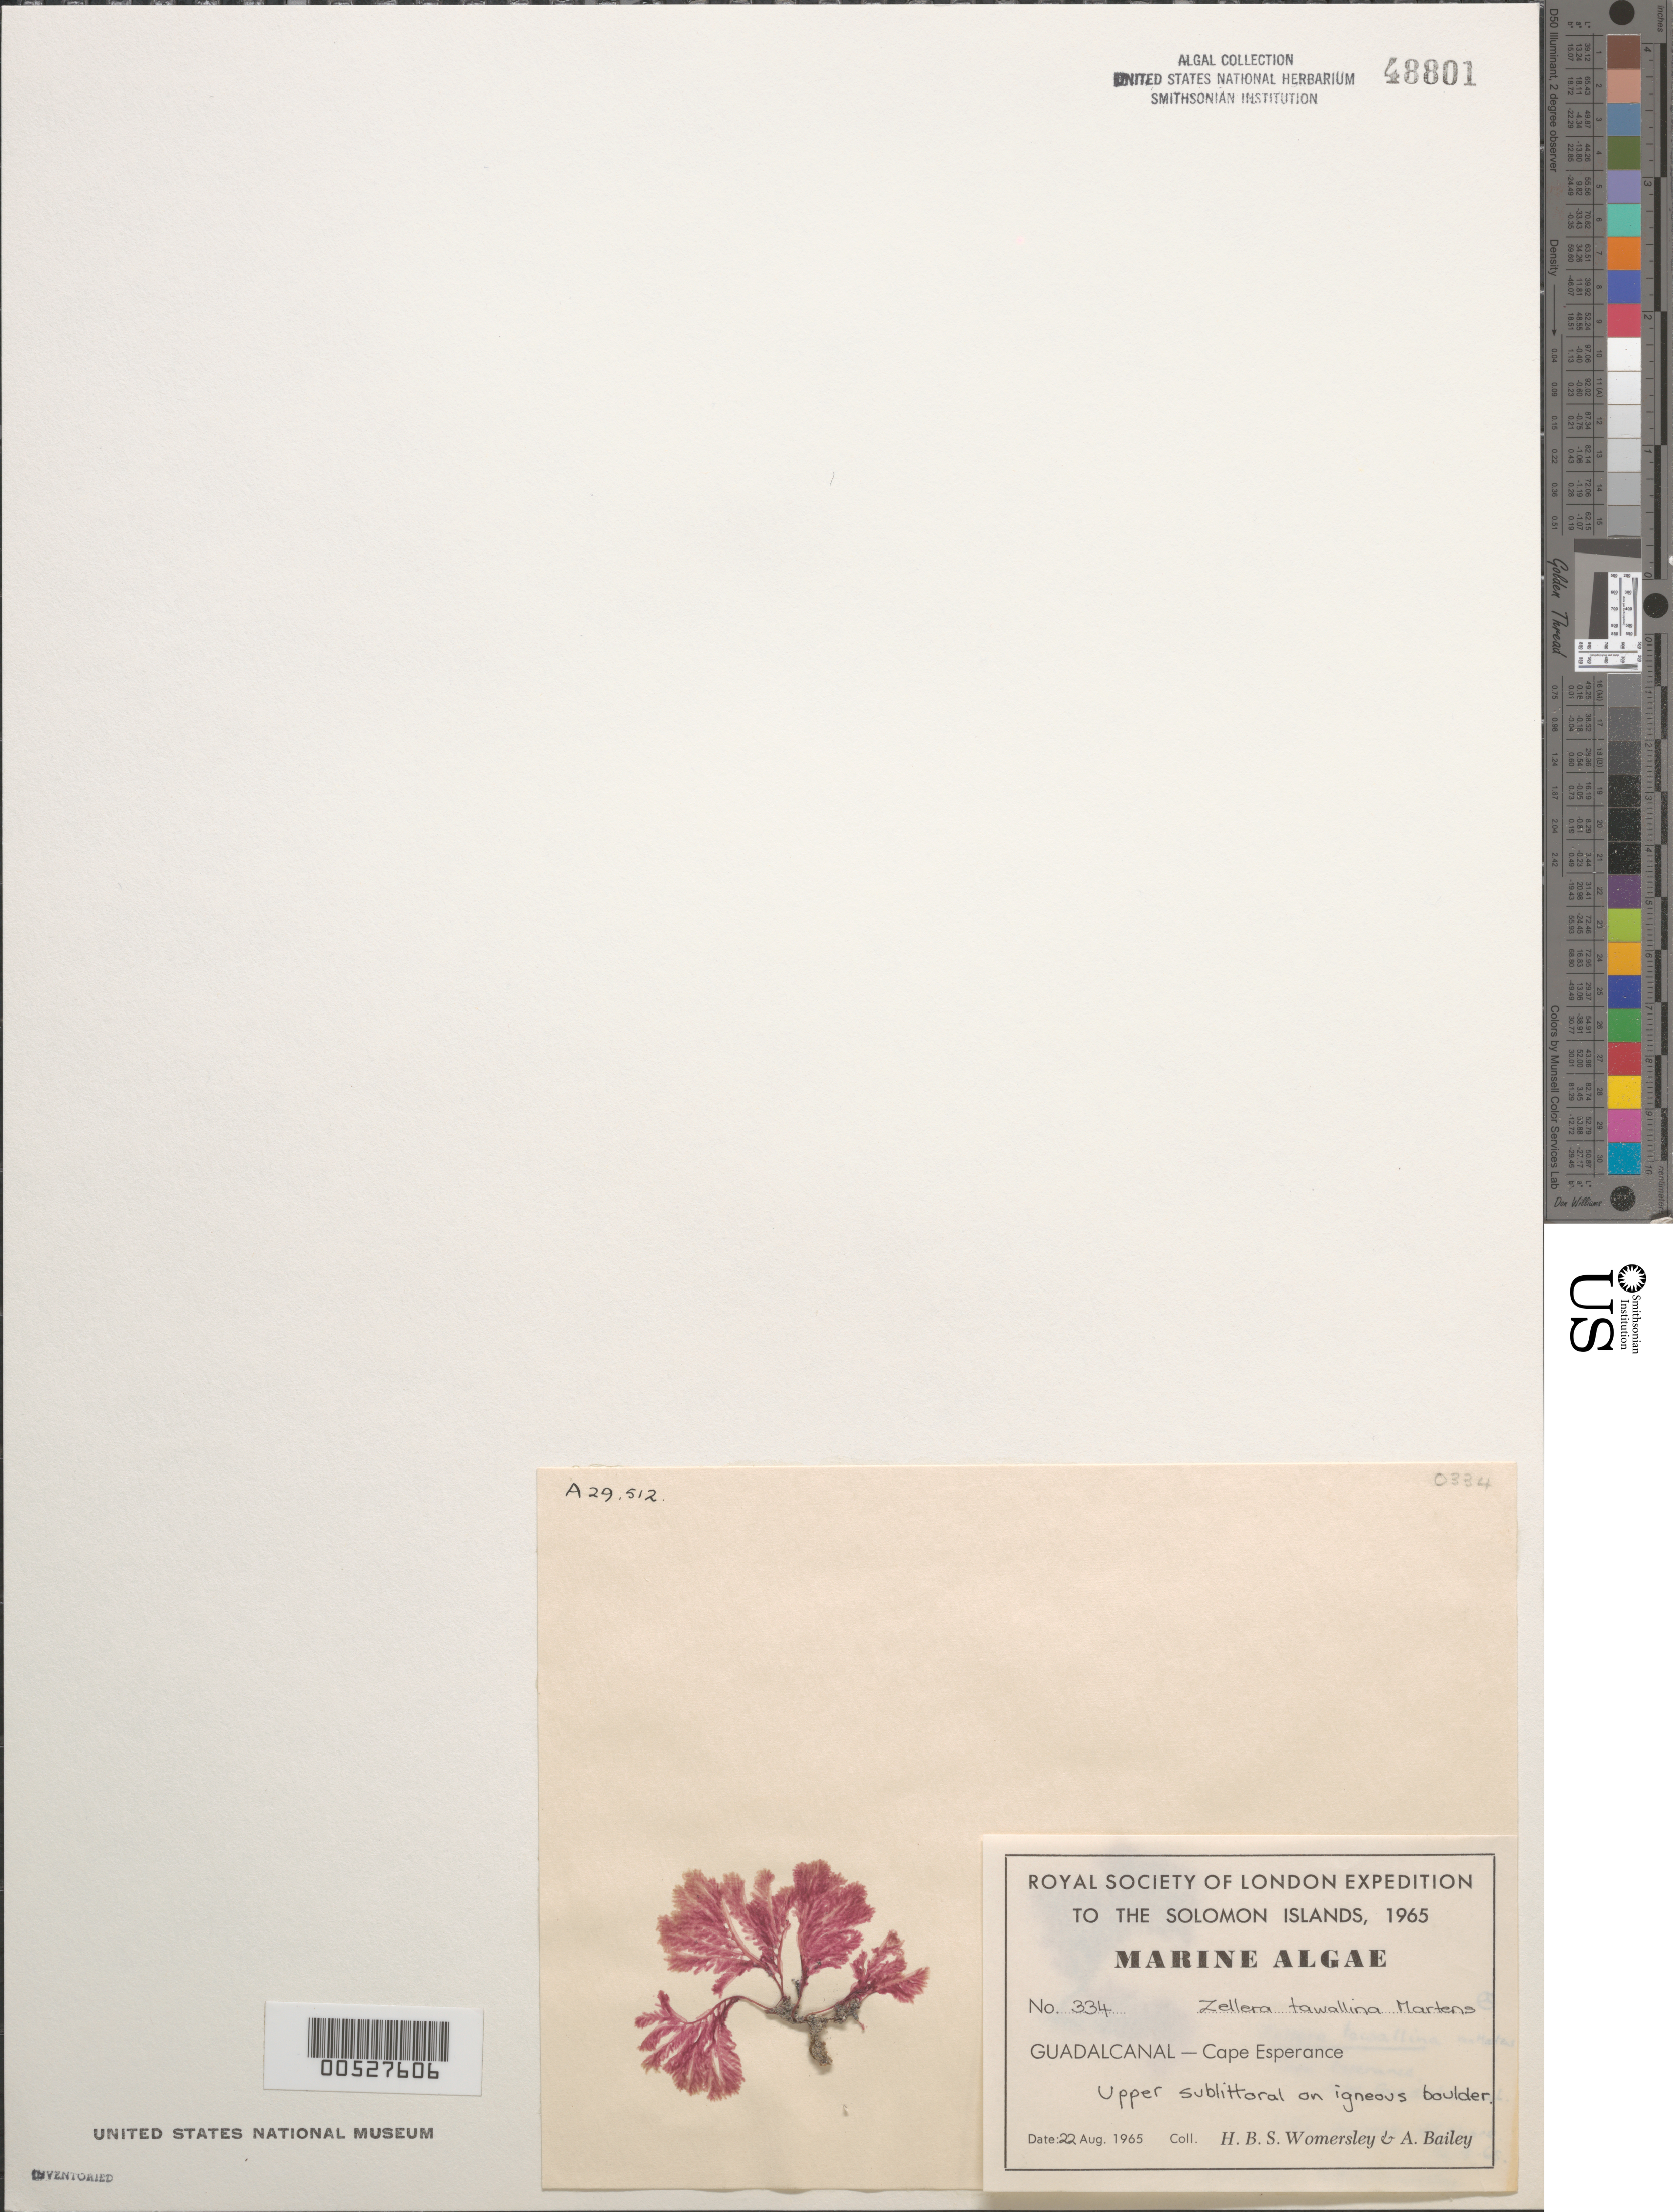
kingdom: Plantae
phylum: Rhodophyta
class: Florideophyceae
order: Ceramiales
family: Delesseriaceae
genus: Zellera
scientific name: Zellera tawallina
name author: G. Martens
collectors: H. B. S. Womersley & A. Bailey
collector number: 334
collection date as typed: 22 Aug 1965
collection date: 1965-08-22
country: Solomon Islands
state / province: Guadalcanal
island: Guadalcanal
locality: Cape Esperance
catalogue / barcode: US 48801